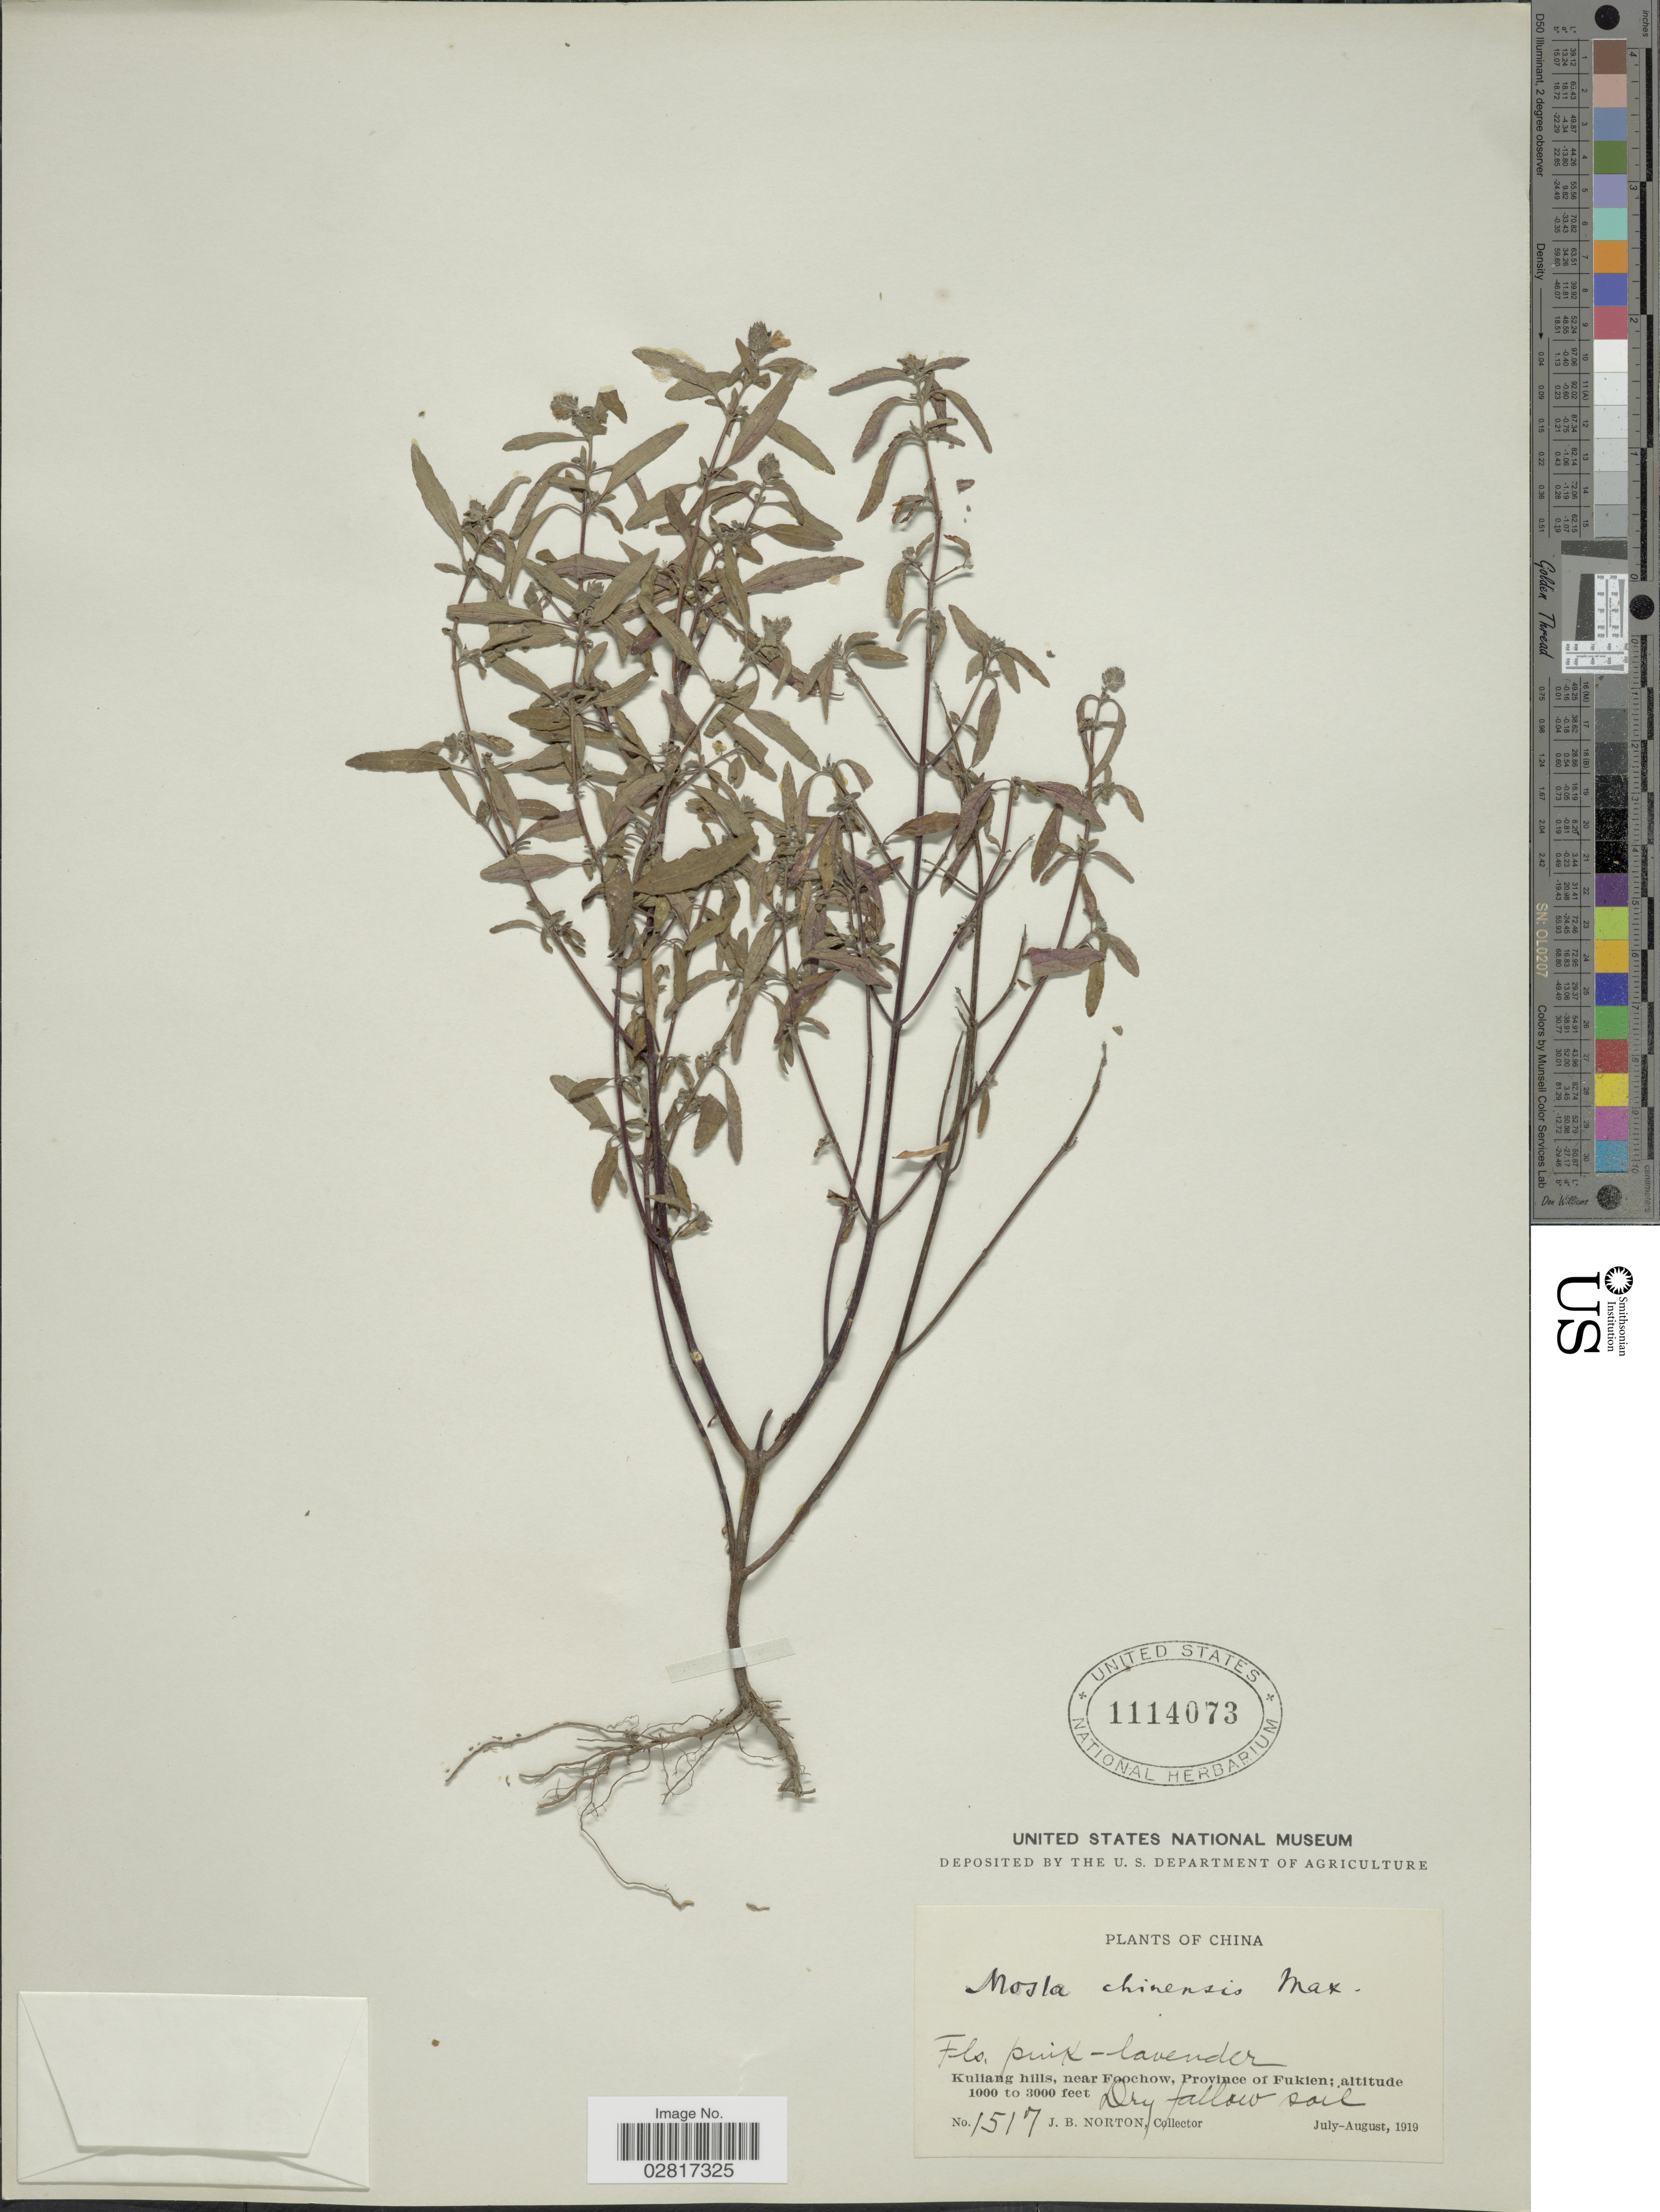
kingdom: Plantae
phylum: Tracheophyta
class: Magnoliopsida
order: Lamiales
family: Lamiaceae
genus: Mosla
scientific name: Mosla chinensis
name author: Maxim.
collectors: J. B. Norton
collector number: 1517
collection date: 1919-07/1919-08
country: China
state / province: Fujian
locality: Kulliang hills, near Foochow, Province of Fukien.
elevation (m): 305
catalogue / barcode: US 1114073